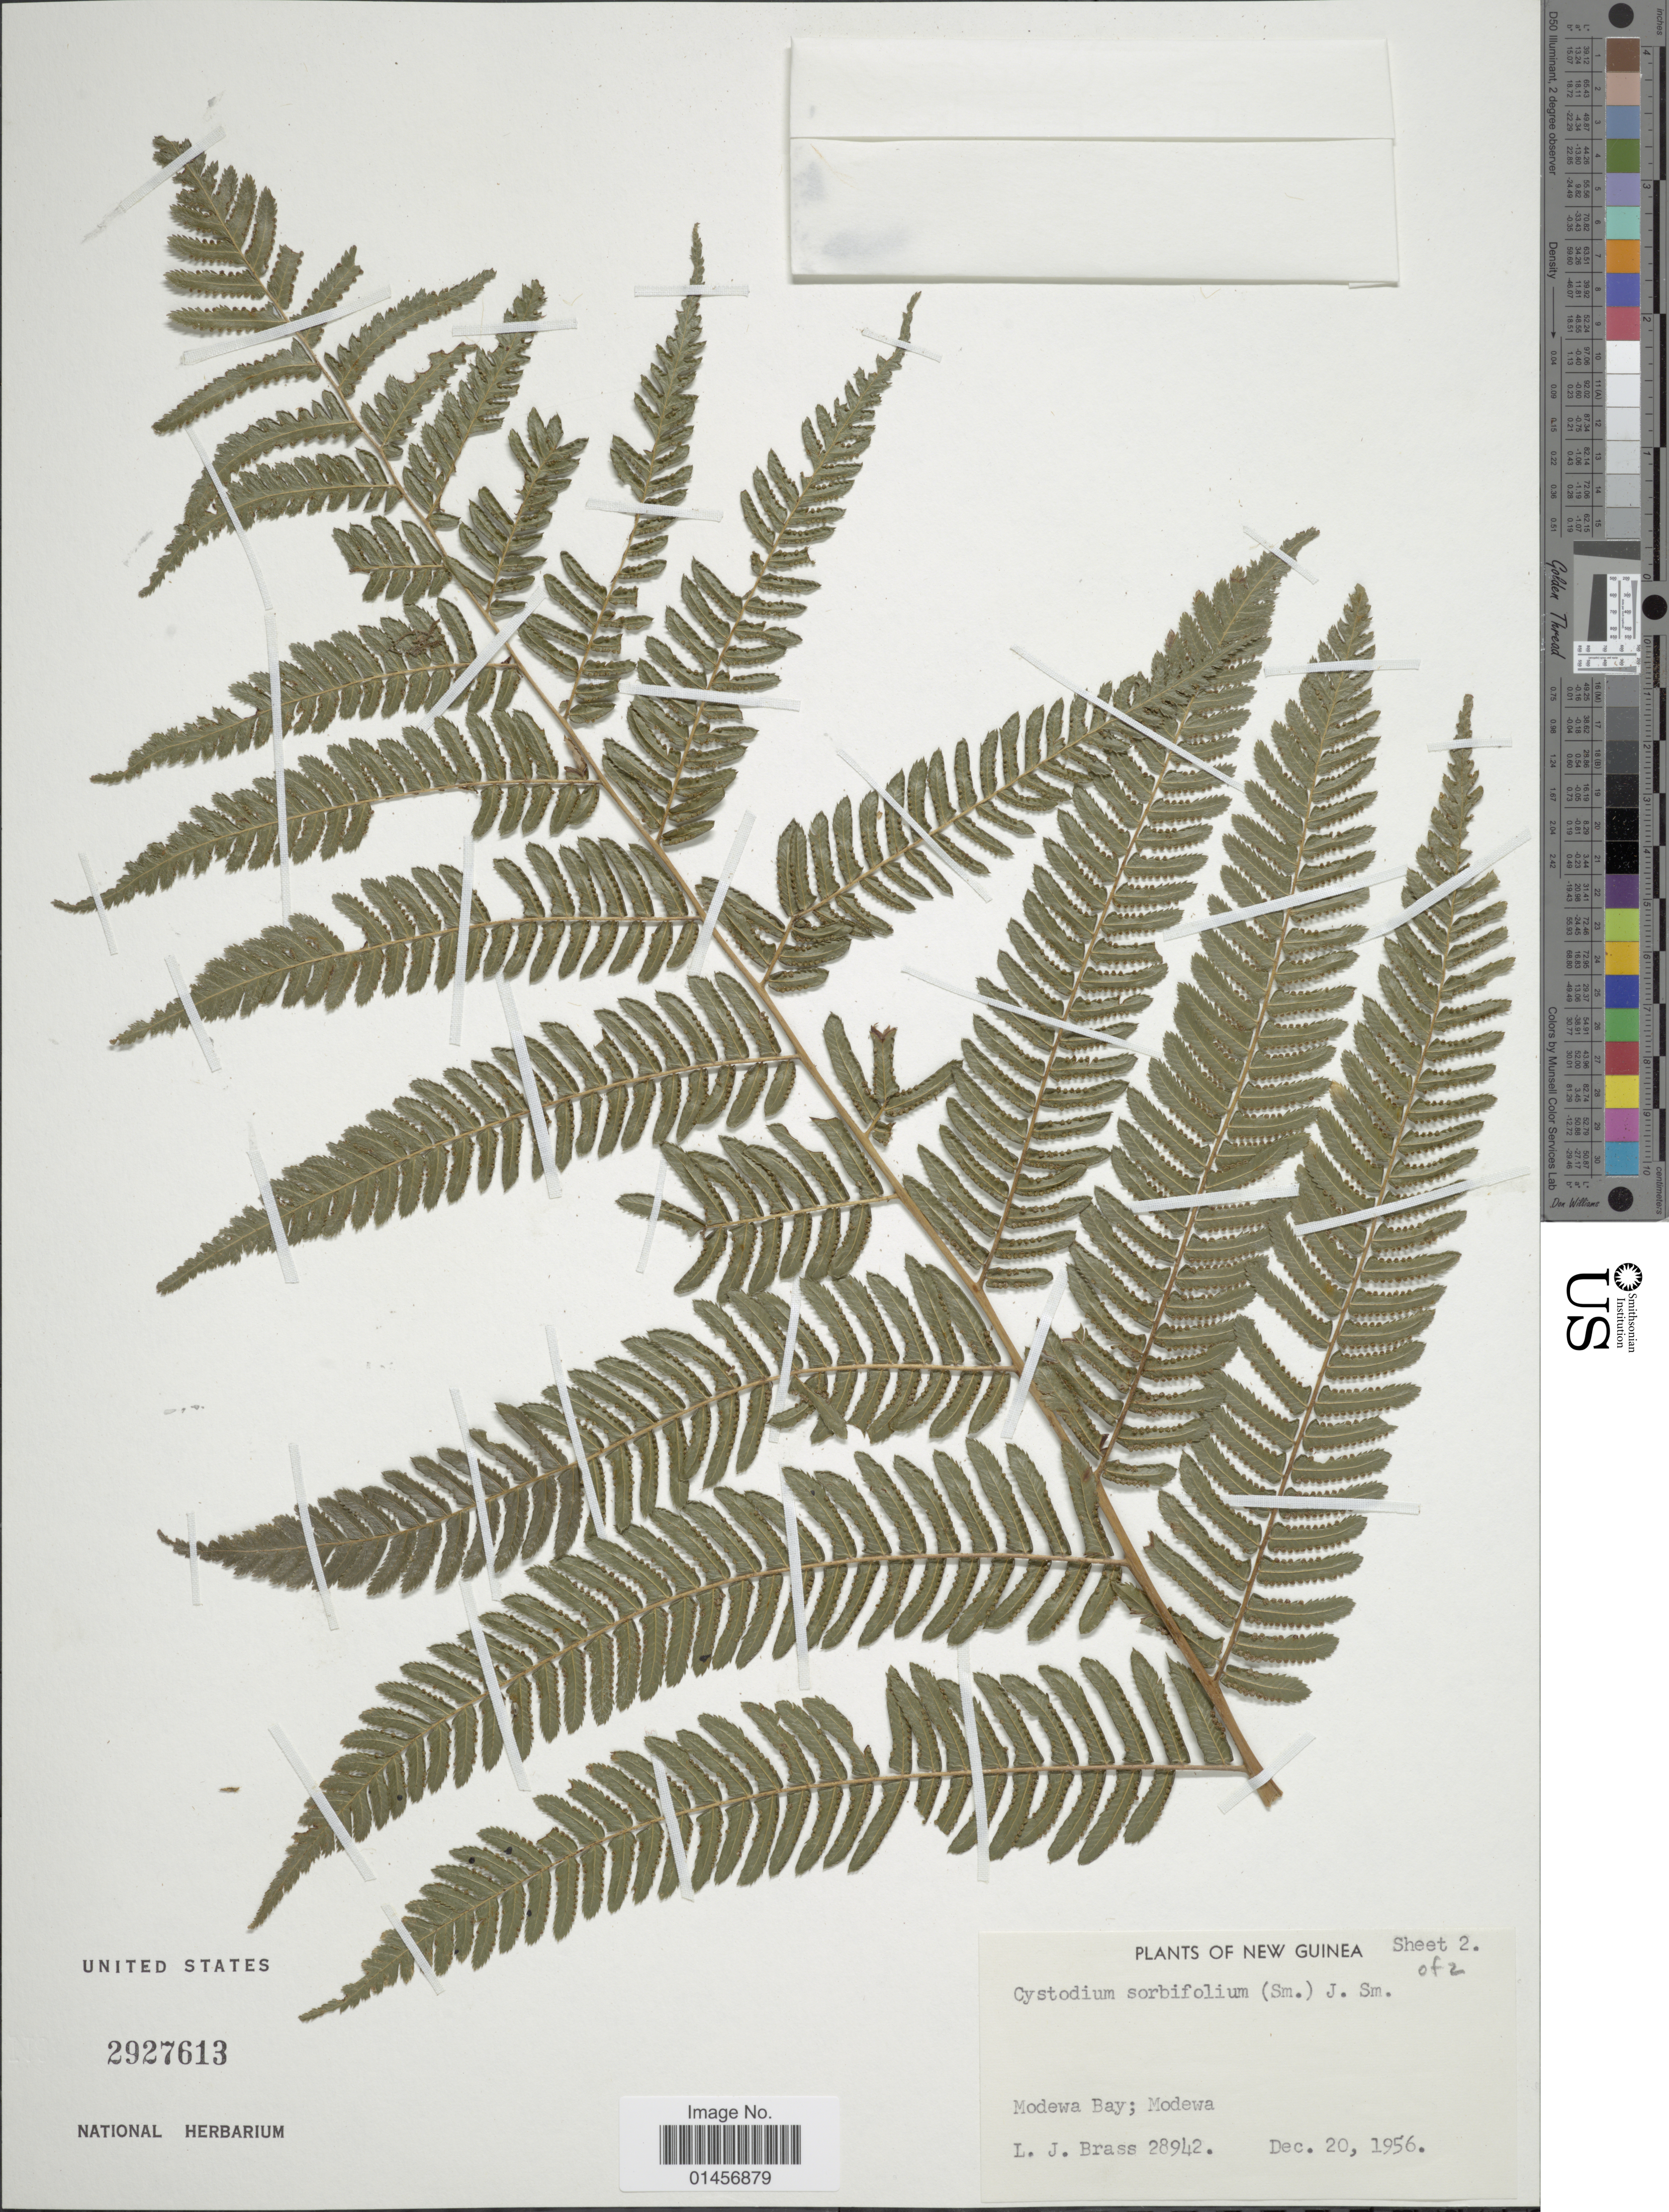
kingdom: Plantae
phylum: Tracheophyta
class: Polypodiopsida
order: Polypodiales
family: Cystodiaceae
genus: Cystodium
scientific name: Cystodium sorbifolium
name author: (J. Sm.) J. Sm.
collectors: L. J. Brass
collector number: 28942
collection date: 1956-12-20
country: Papua New Guinea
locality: New Guinea, Modewa Bay,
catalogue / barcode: US 2927613